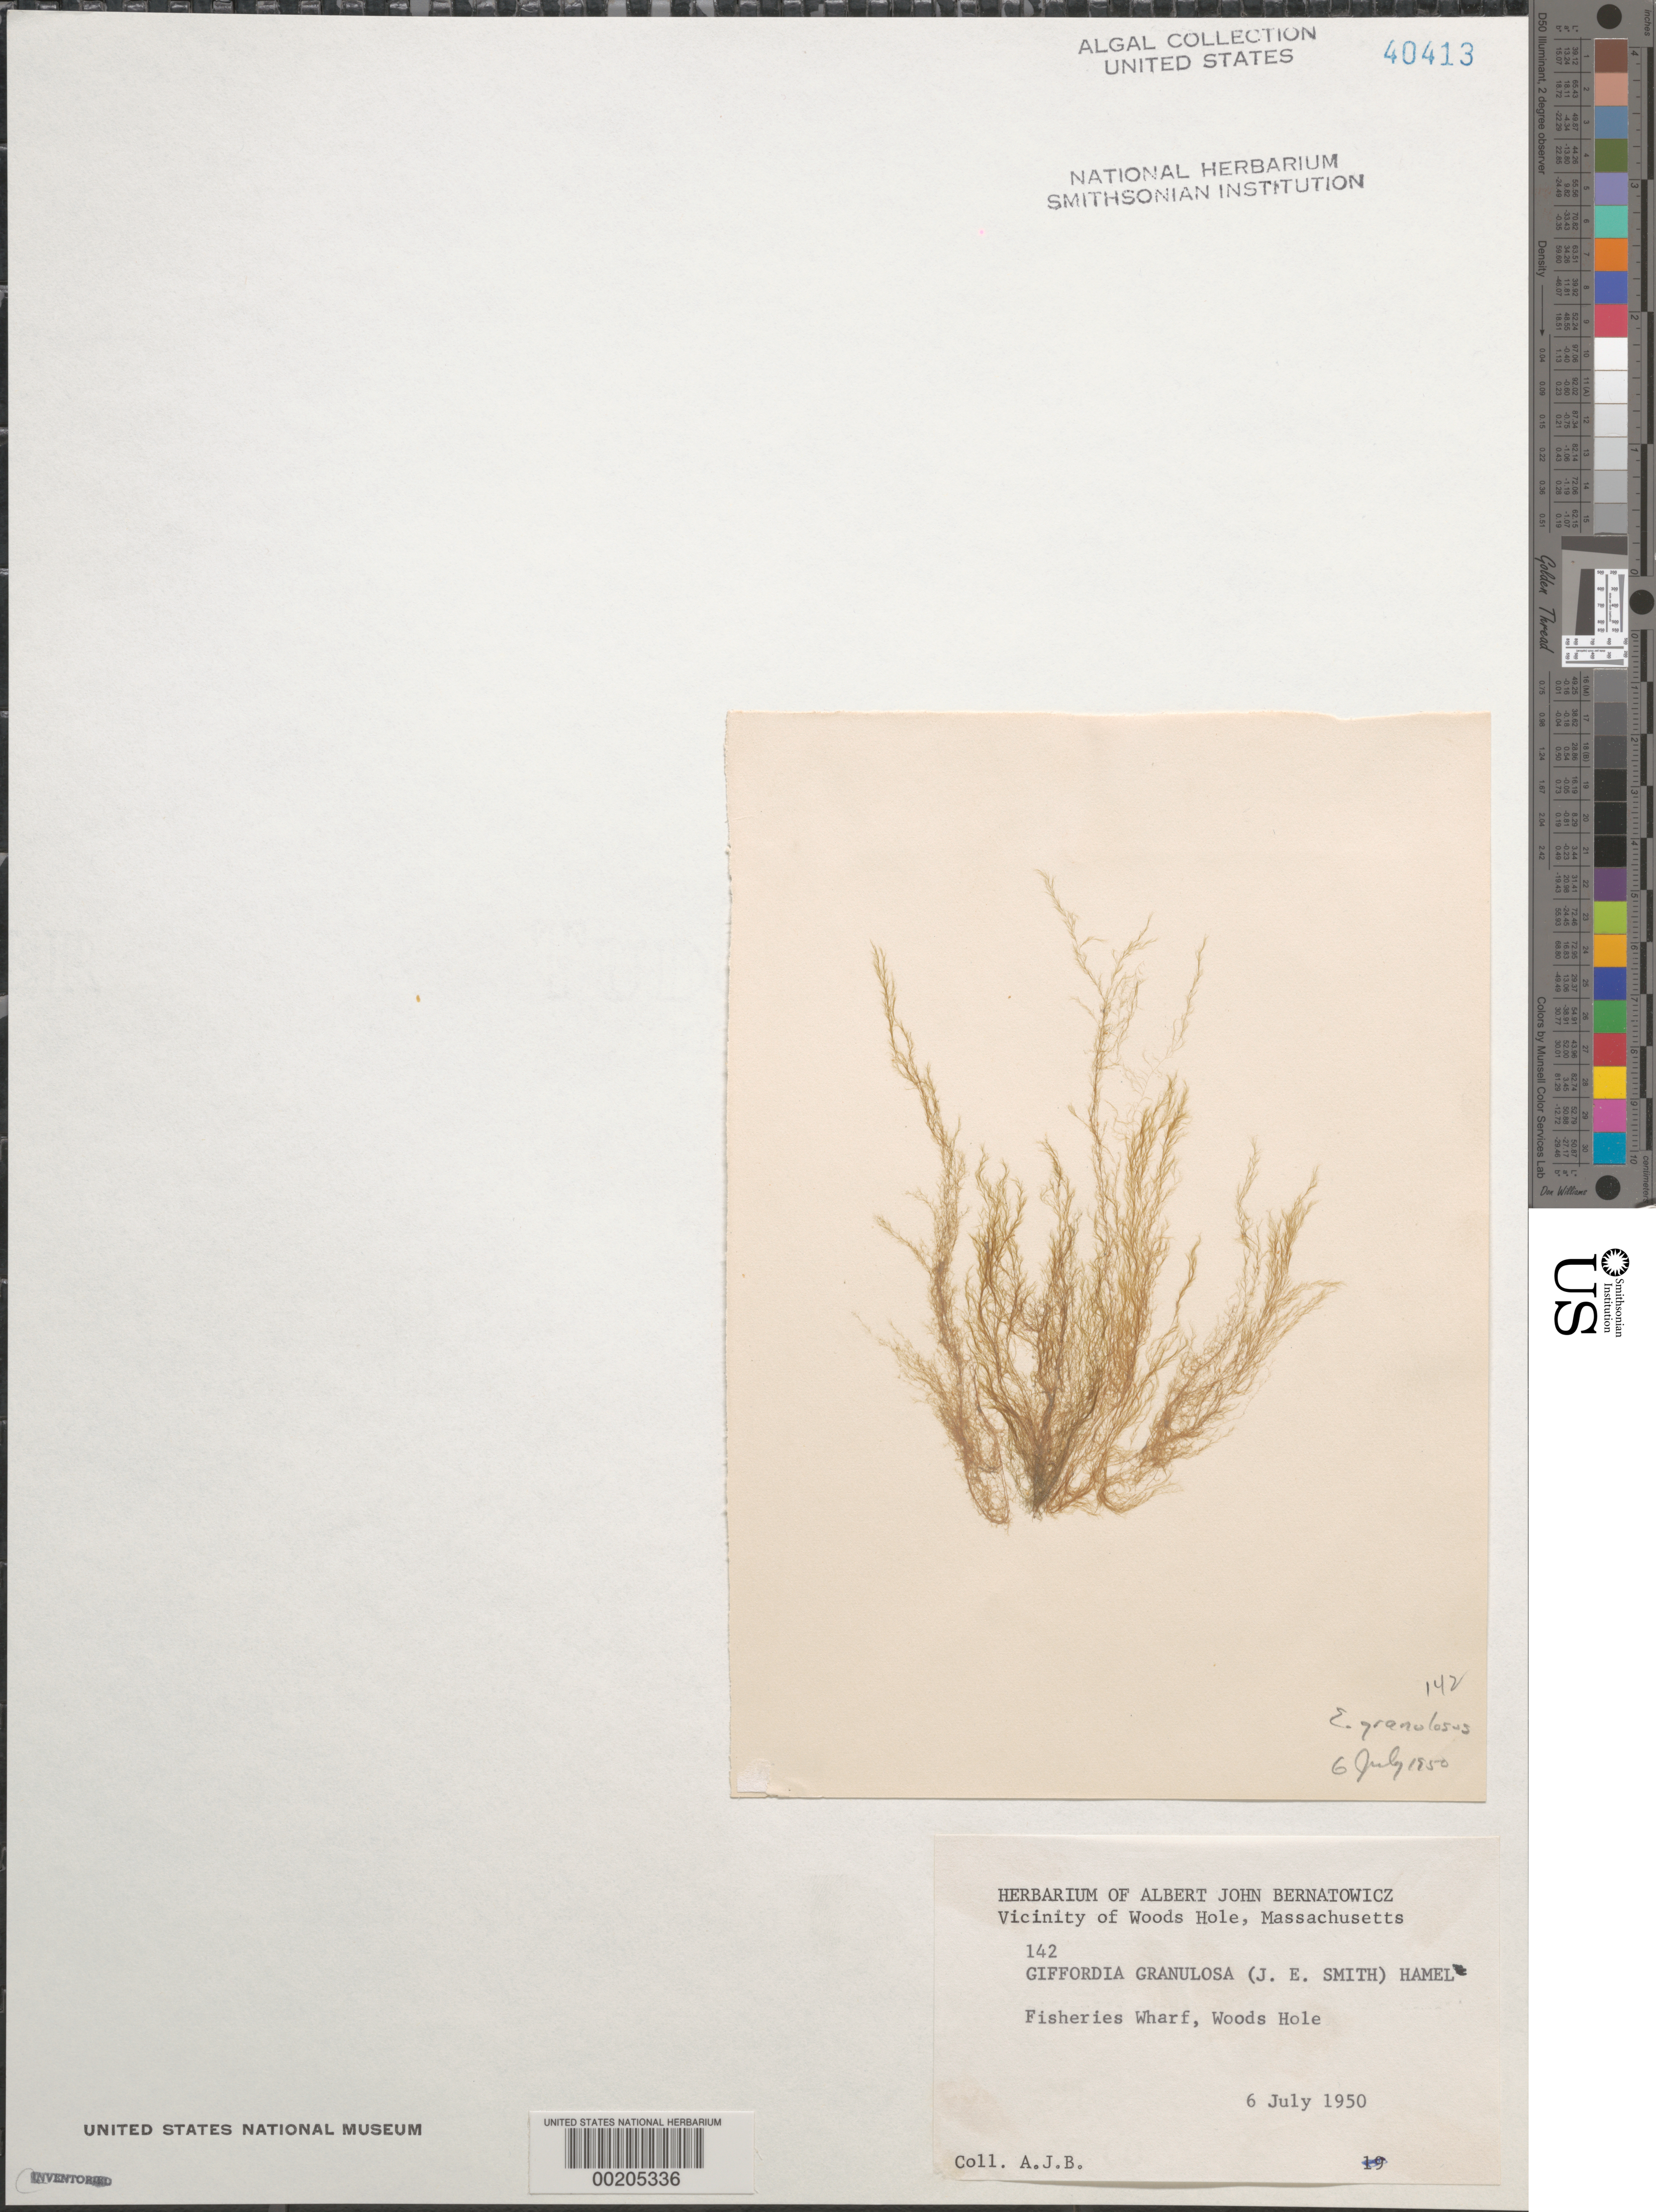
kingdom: Chromista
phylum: Ochrophyta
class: Phaeophyceae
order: Ectocarpales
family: Acinetosporaceae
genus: Hincksia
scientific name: Hincksia granulosa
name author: (Sm.) P.C. Silva in P.C. Silva et al.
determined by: Algae name updating Project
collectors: A. Bernatowicz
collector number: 142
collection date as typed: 06 Jul 1950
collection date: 1950-07-06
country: United States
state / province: Massachusetts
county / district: Barnstable County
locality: Woods Hole, Fisheries wharf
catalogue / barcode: US 40413